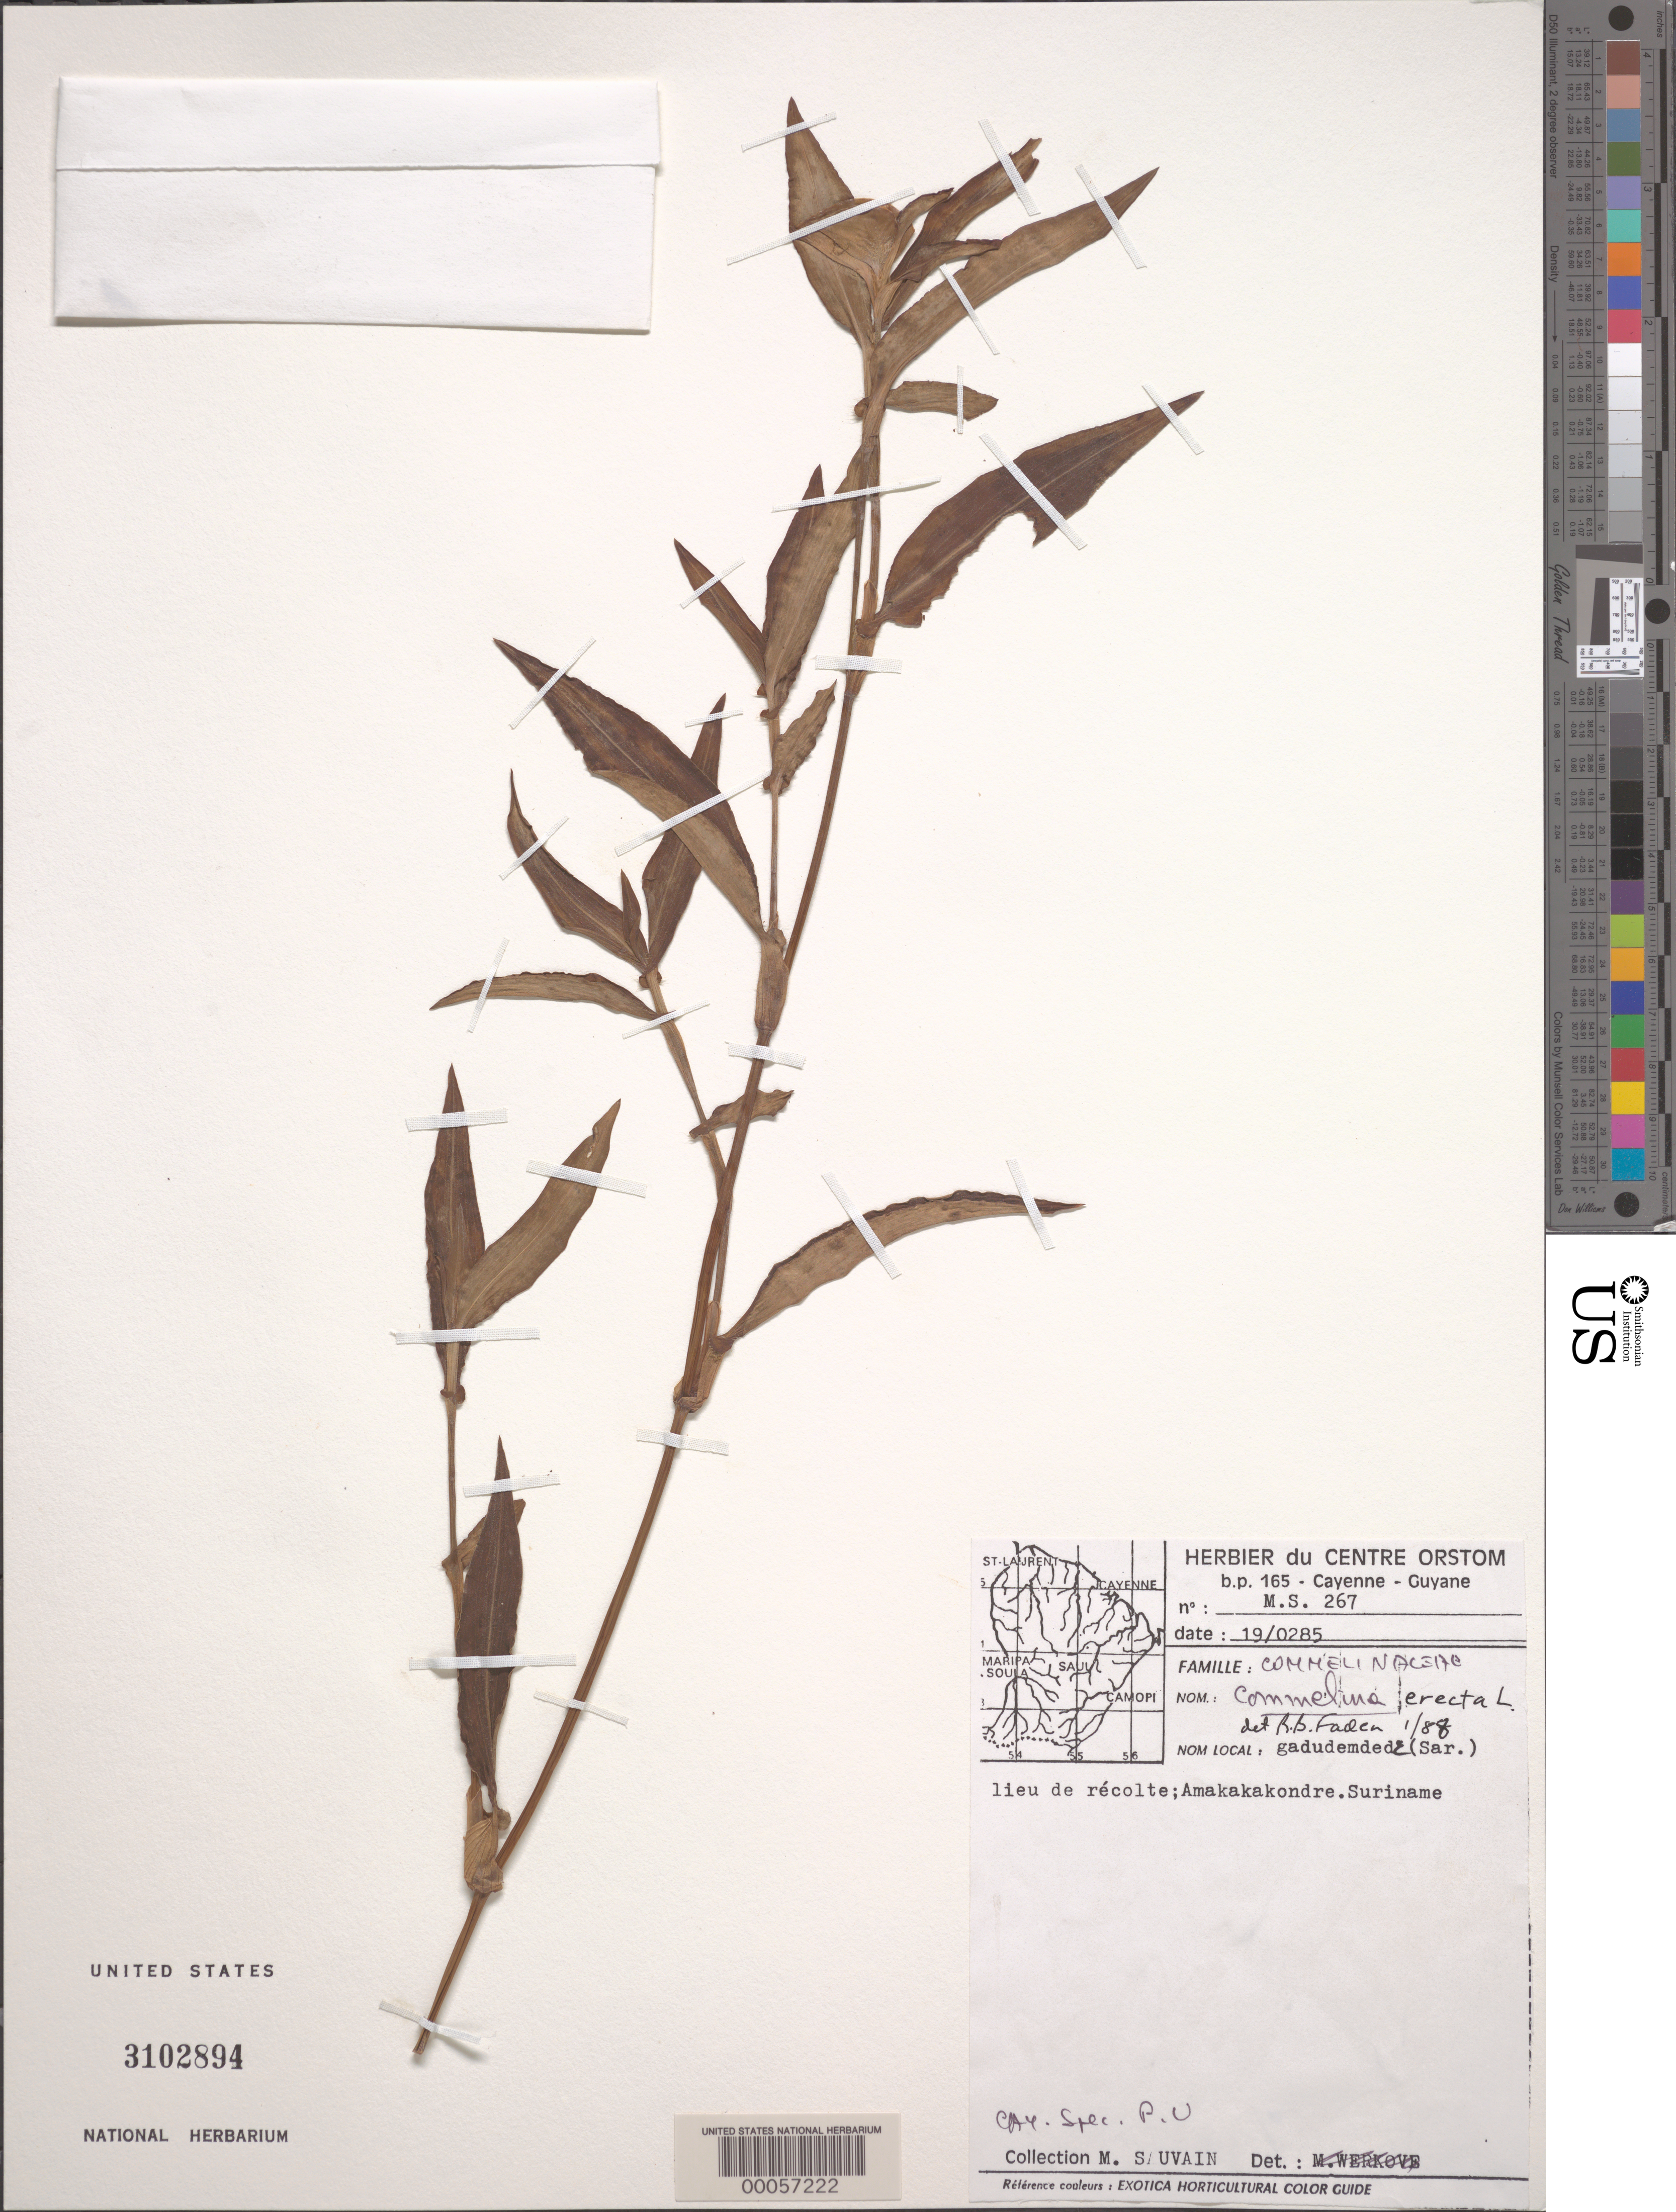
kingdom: Plantae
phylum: Tracheophyta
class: Liliopsida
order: Commelinales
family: Commelinaceae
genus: Commelina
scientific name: Commelina erecta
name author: L.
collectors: M. Sauvain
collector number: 267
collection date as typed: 19 Feb 1985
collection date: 1985-02-19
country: Suriname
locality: Amakakakondre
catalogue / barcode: US 3102894